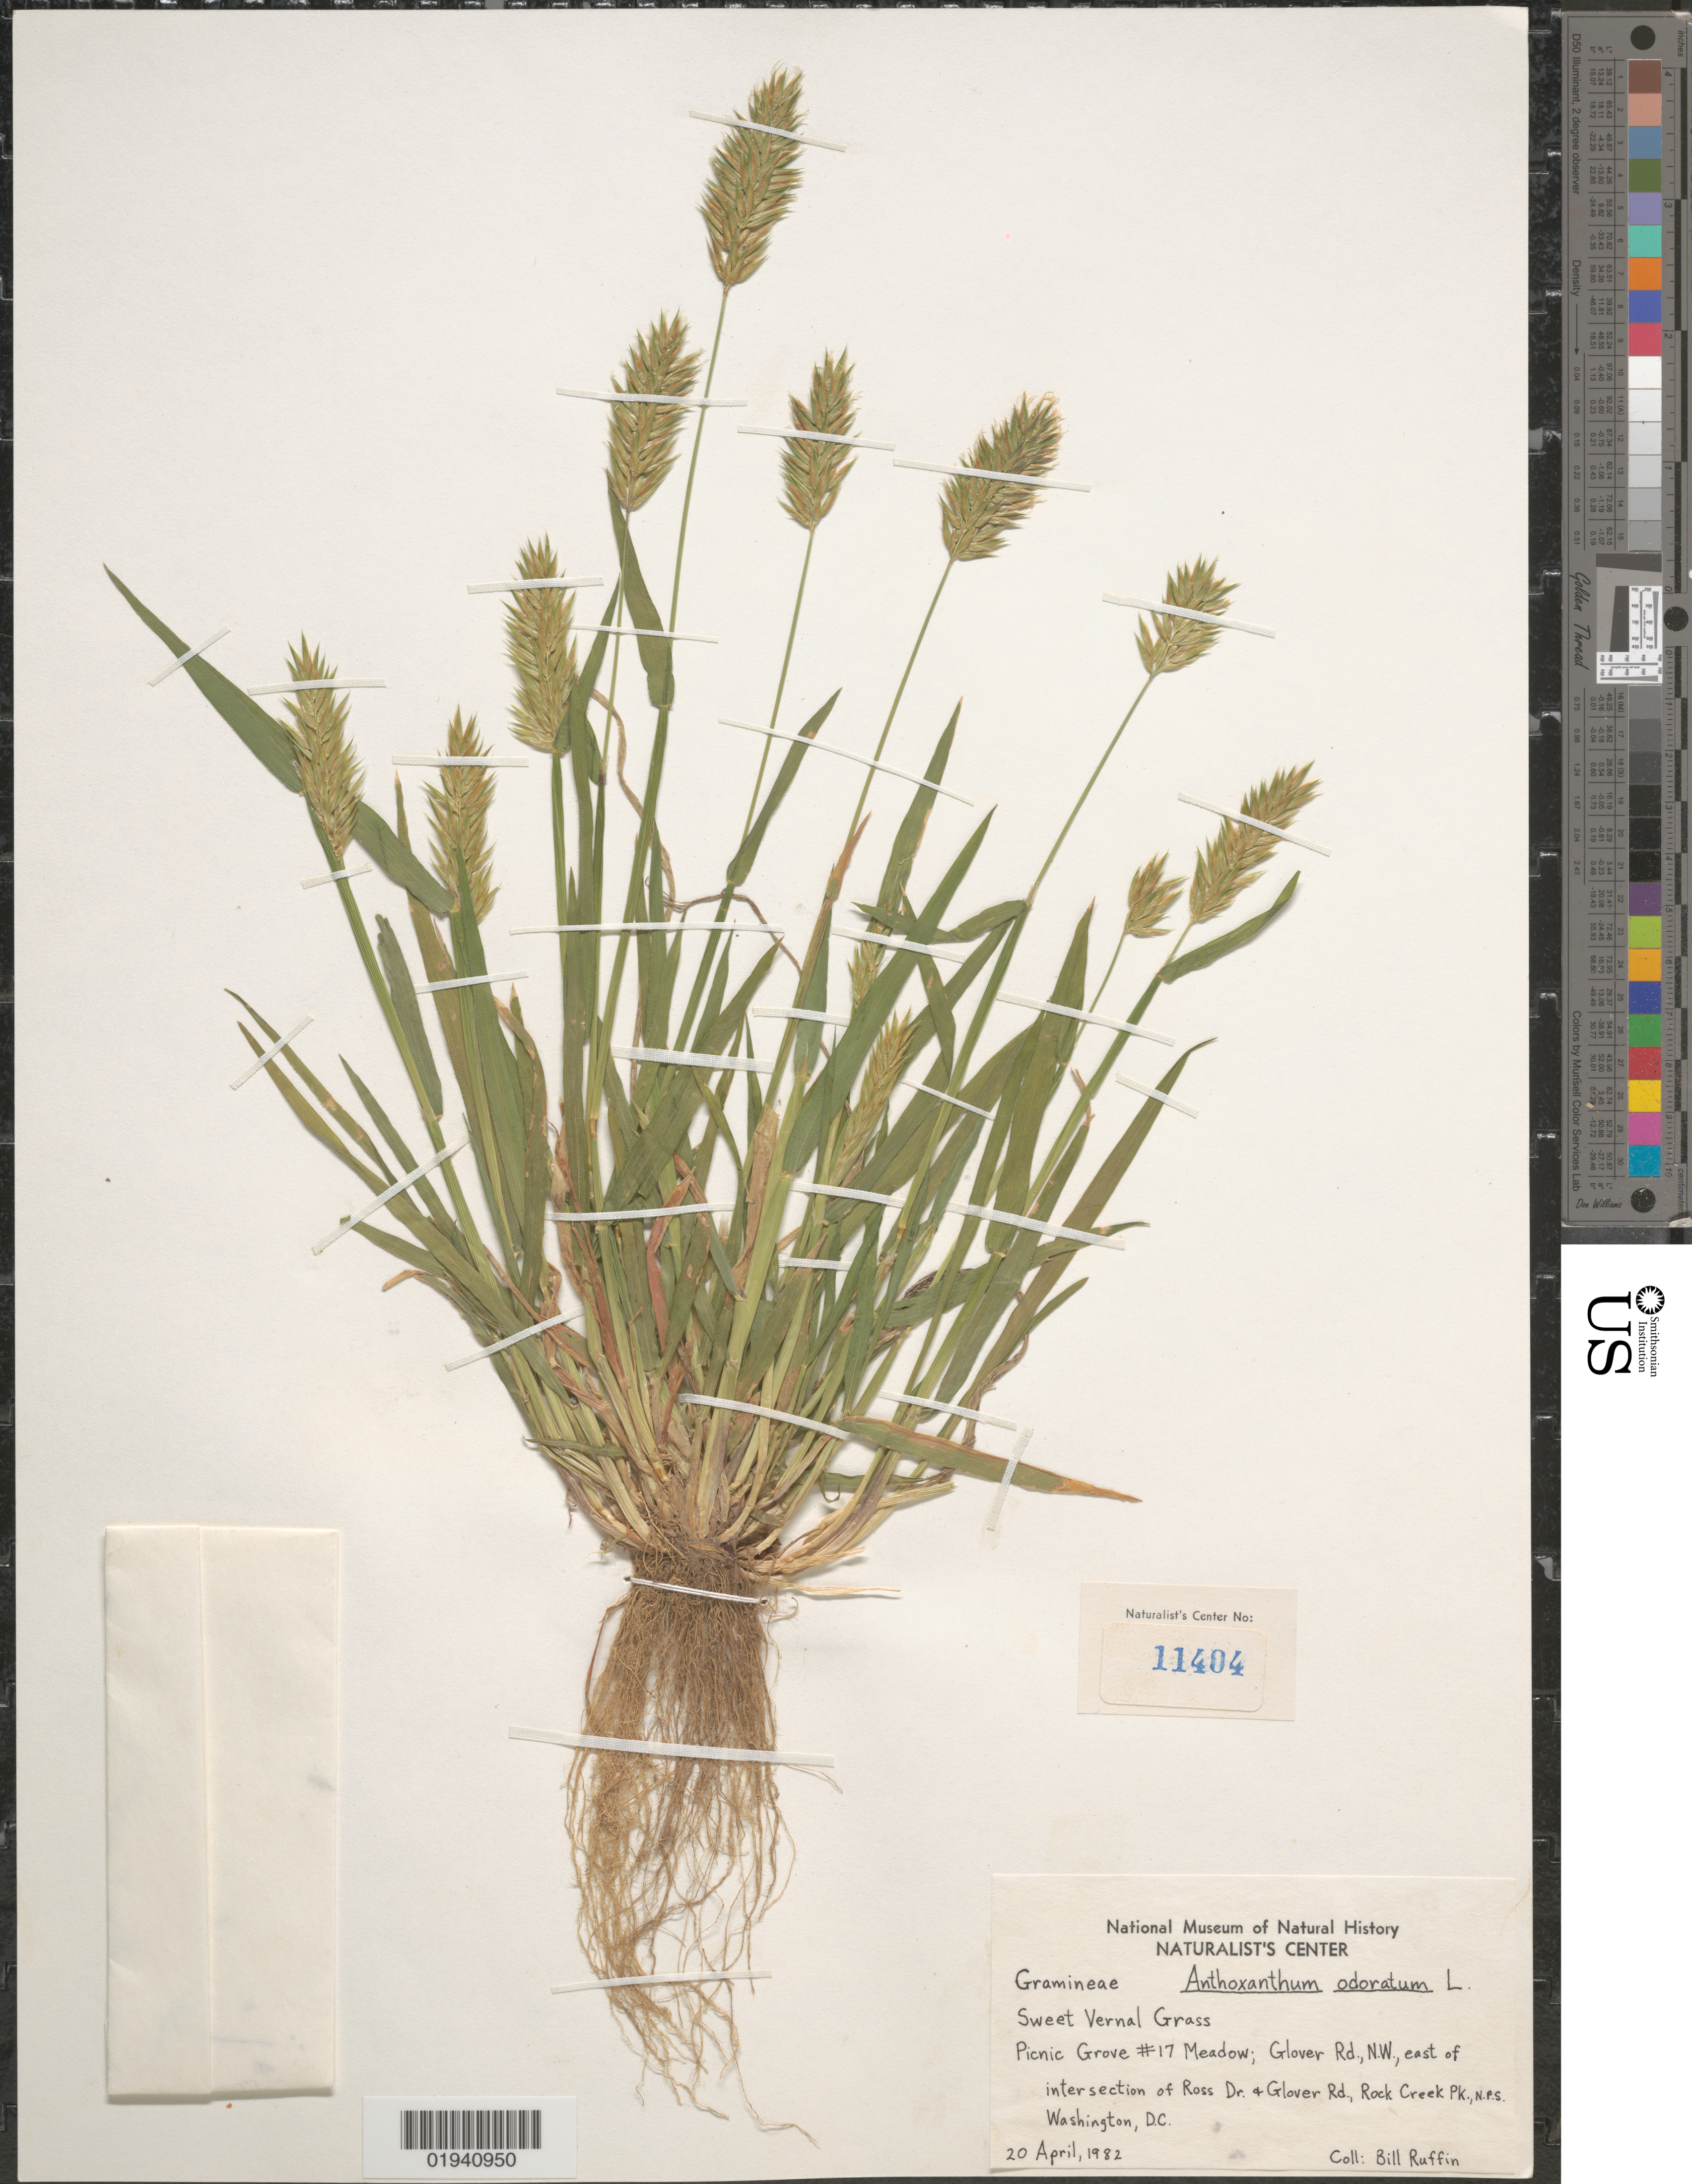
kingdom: Plantae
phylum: Tracheophyta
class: Liliopsida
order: Poales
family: Poaceae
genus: Anthoxanthum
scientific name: Anthoxanthum odoratum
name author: L.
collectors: B. Ruffin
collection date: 1982-04-20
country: United States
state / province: District of Columbia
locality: Picnic Grove #17 Meadow; Glover Rd., N.W., east of intersection of Ross Dr. and Glover Rd., Rock Creek Pk., N.P.S.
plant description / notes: Naturalist's Center #11404; Specimens returned from Naturalist Center